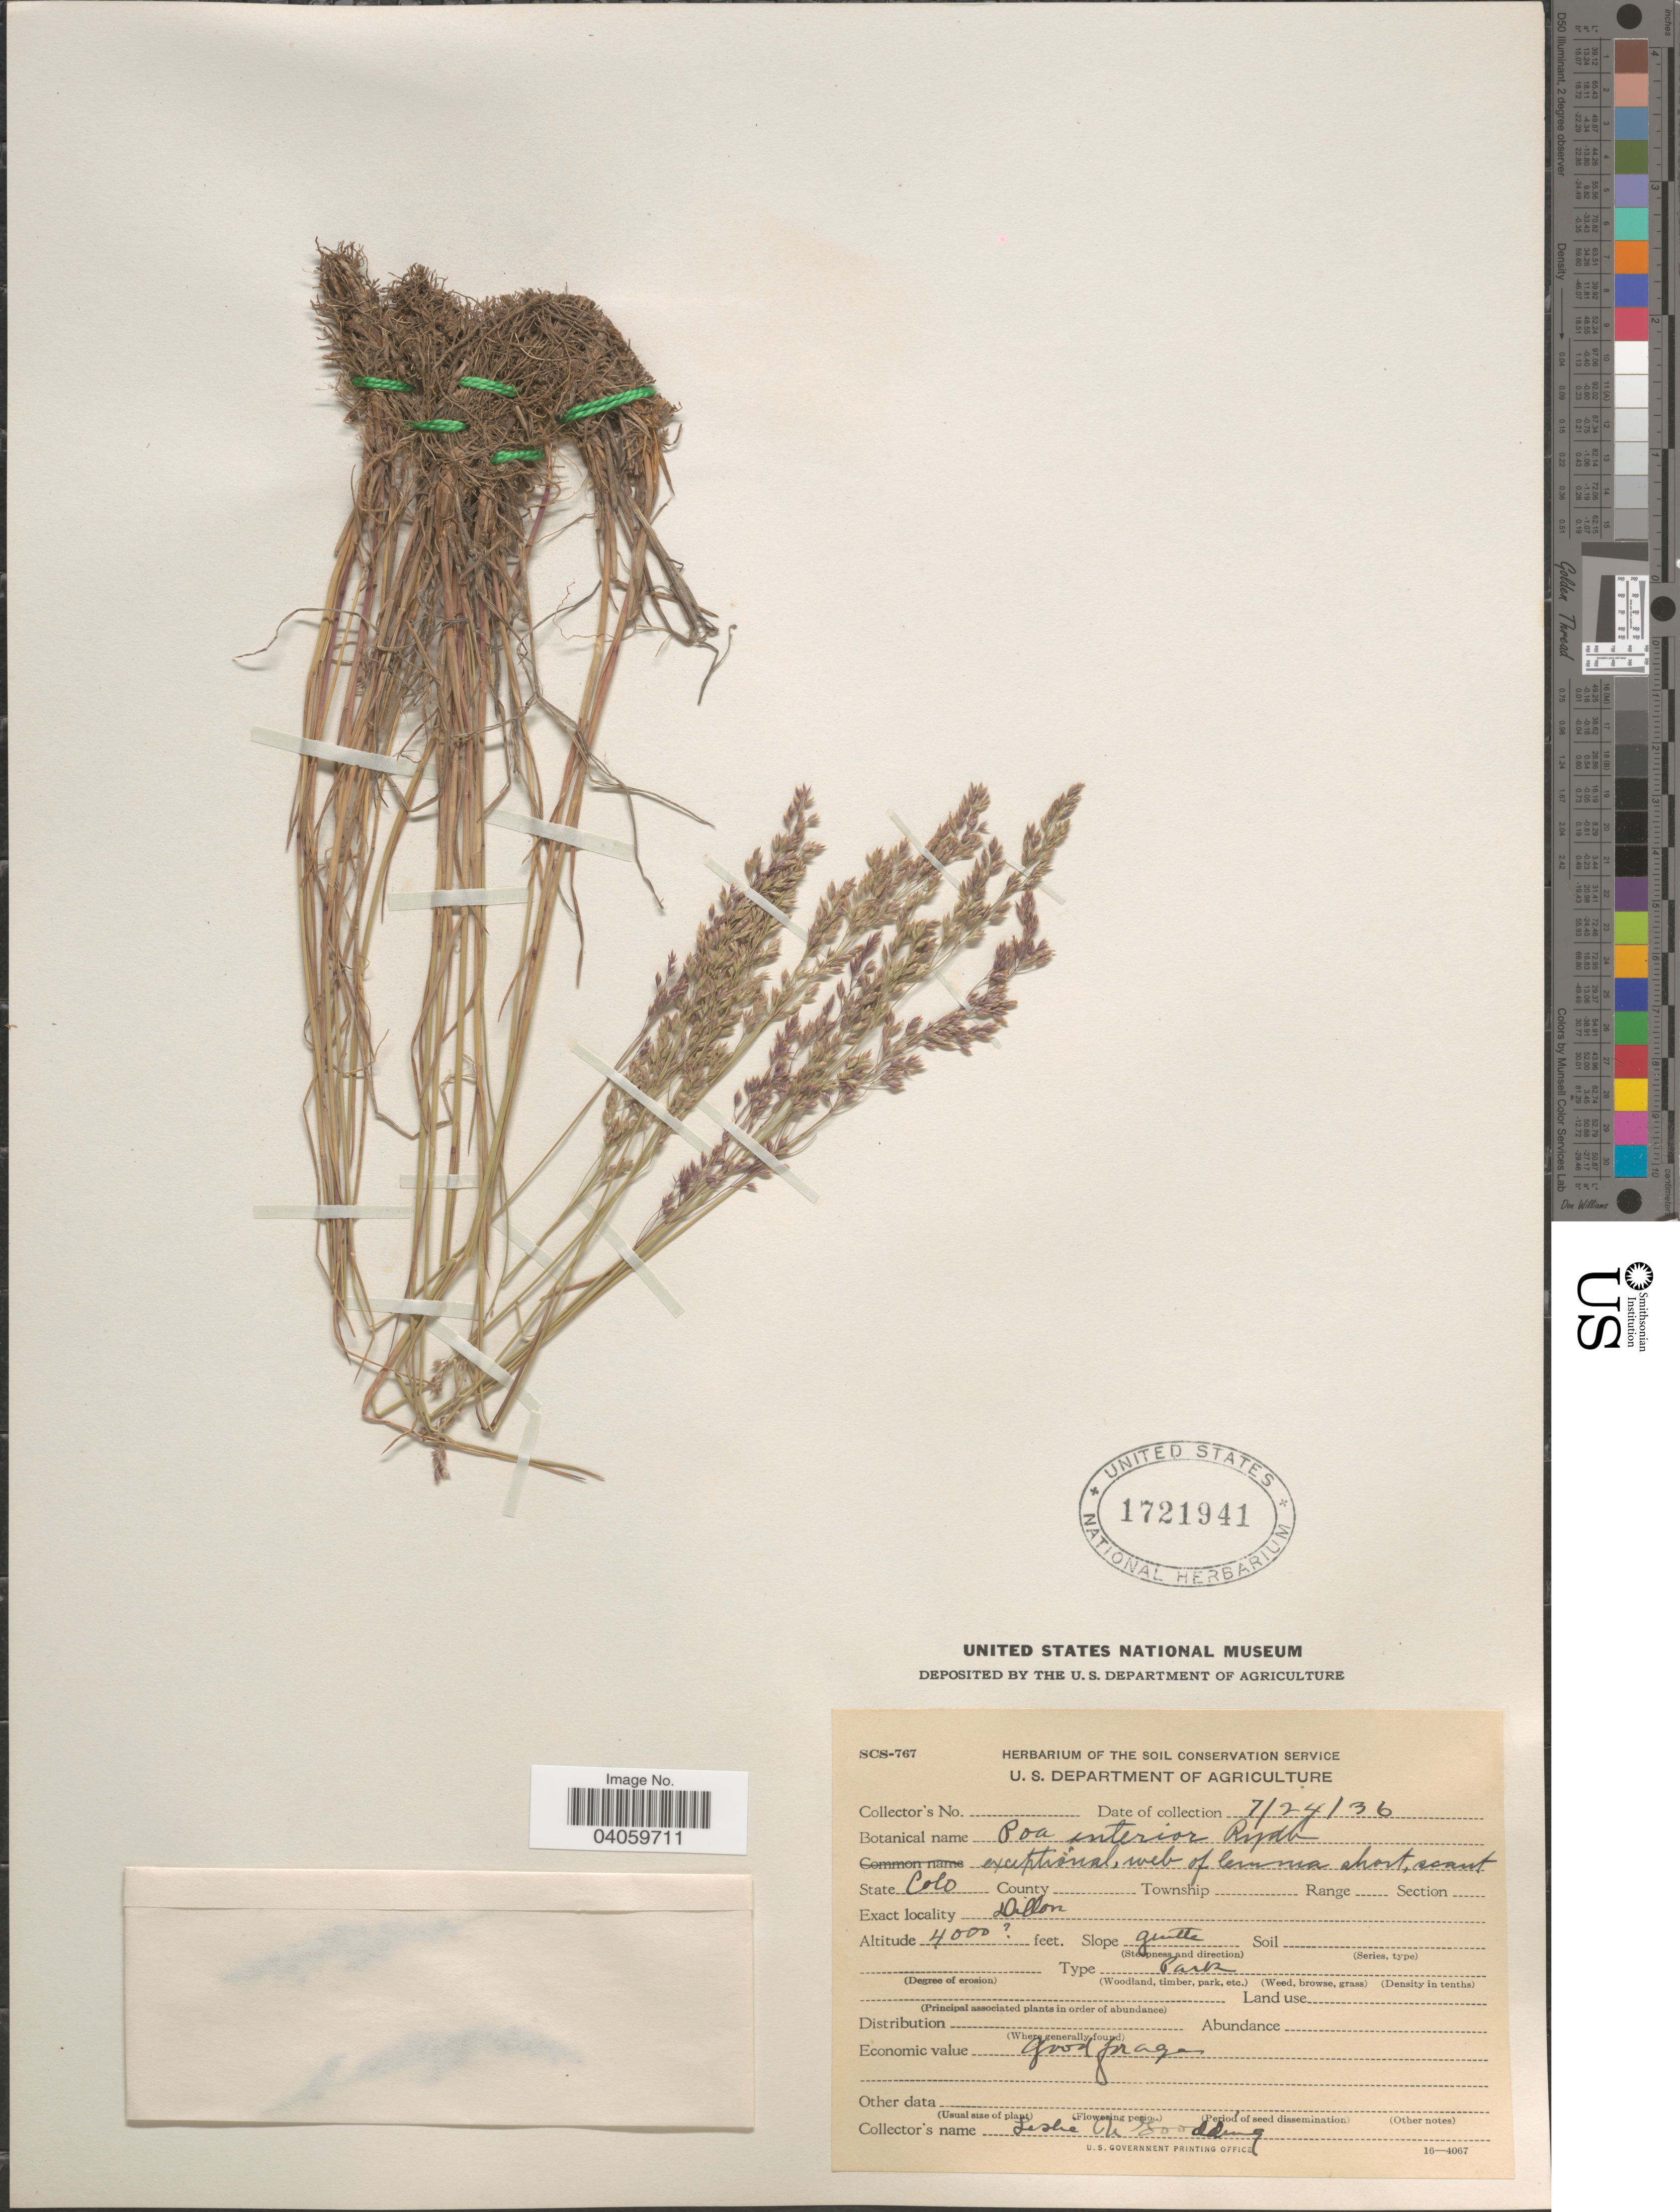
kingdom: Plantae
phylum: Tracheophyta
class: Liliopsida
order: Poales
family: Poaceae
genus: Poa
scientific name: Poa interior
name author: Rydb.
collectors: L. N. Goodding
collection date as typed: Transcribed d/m/y: 24/7/36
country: United States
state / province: Colorado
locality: Dillon.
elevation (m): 1219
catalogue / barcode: US 1721941